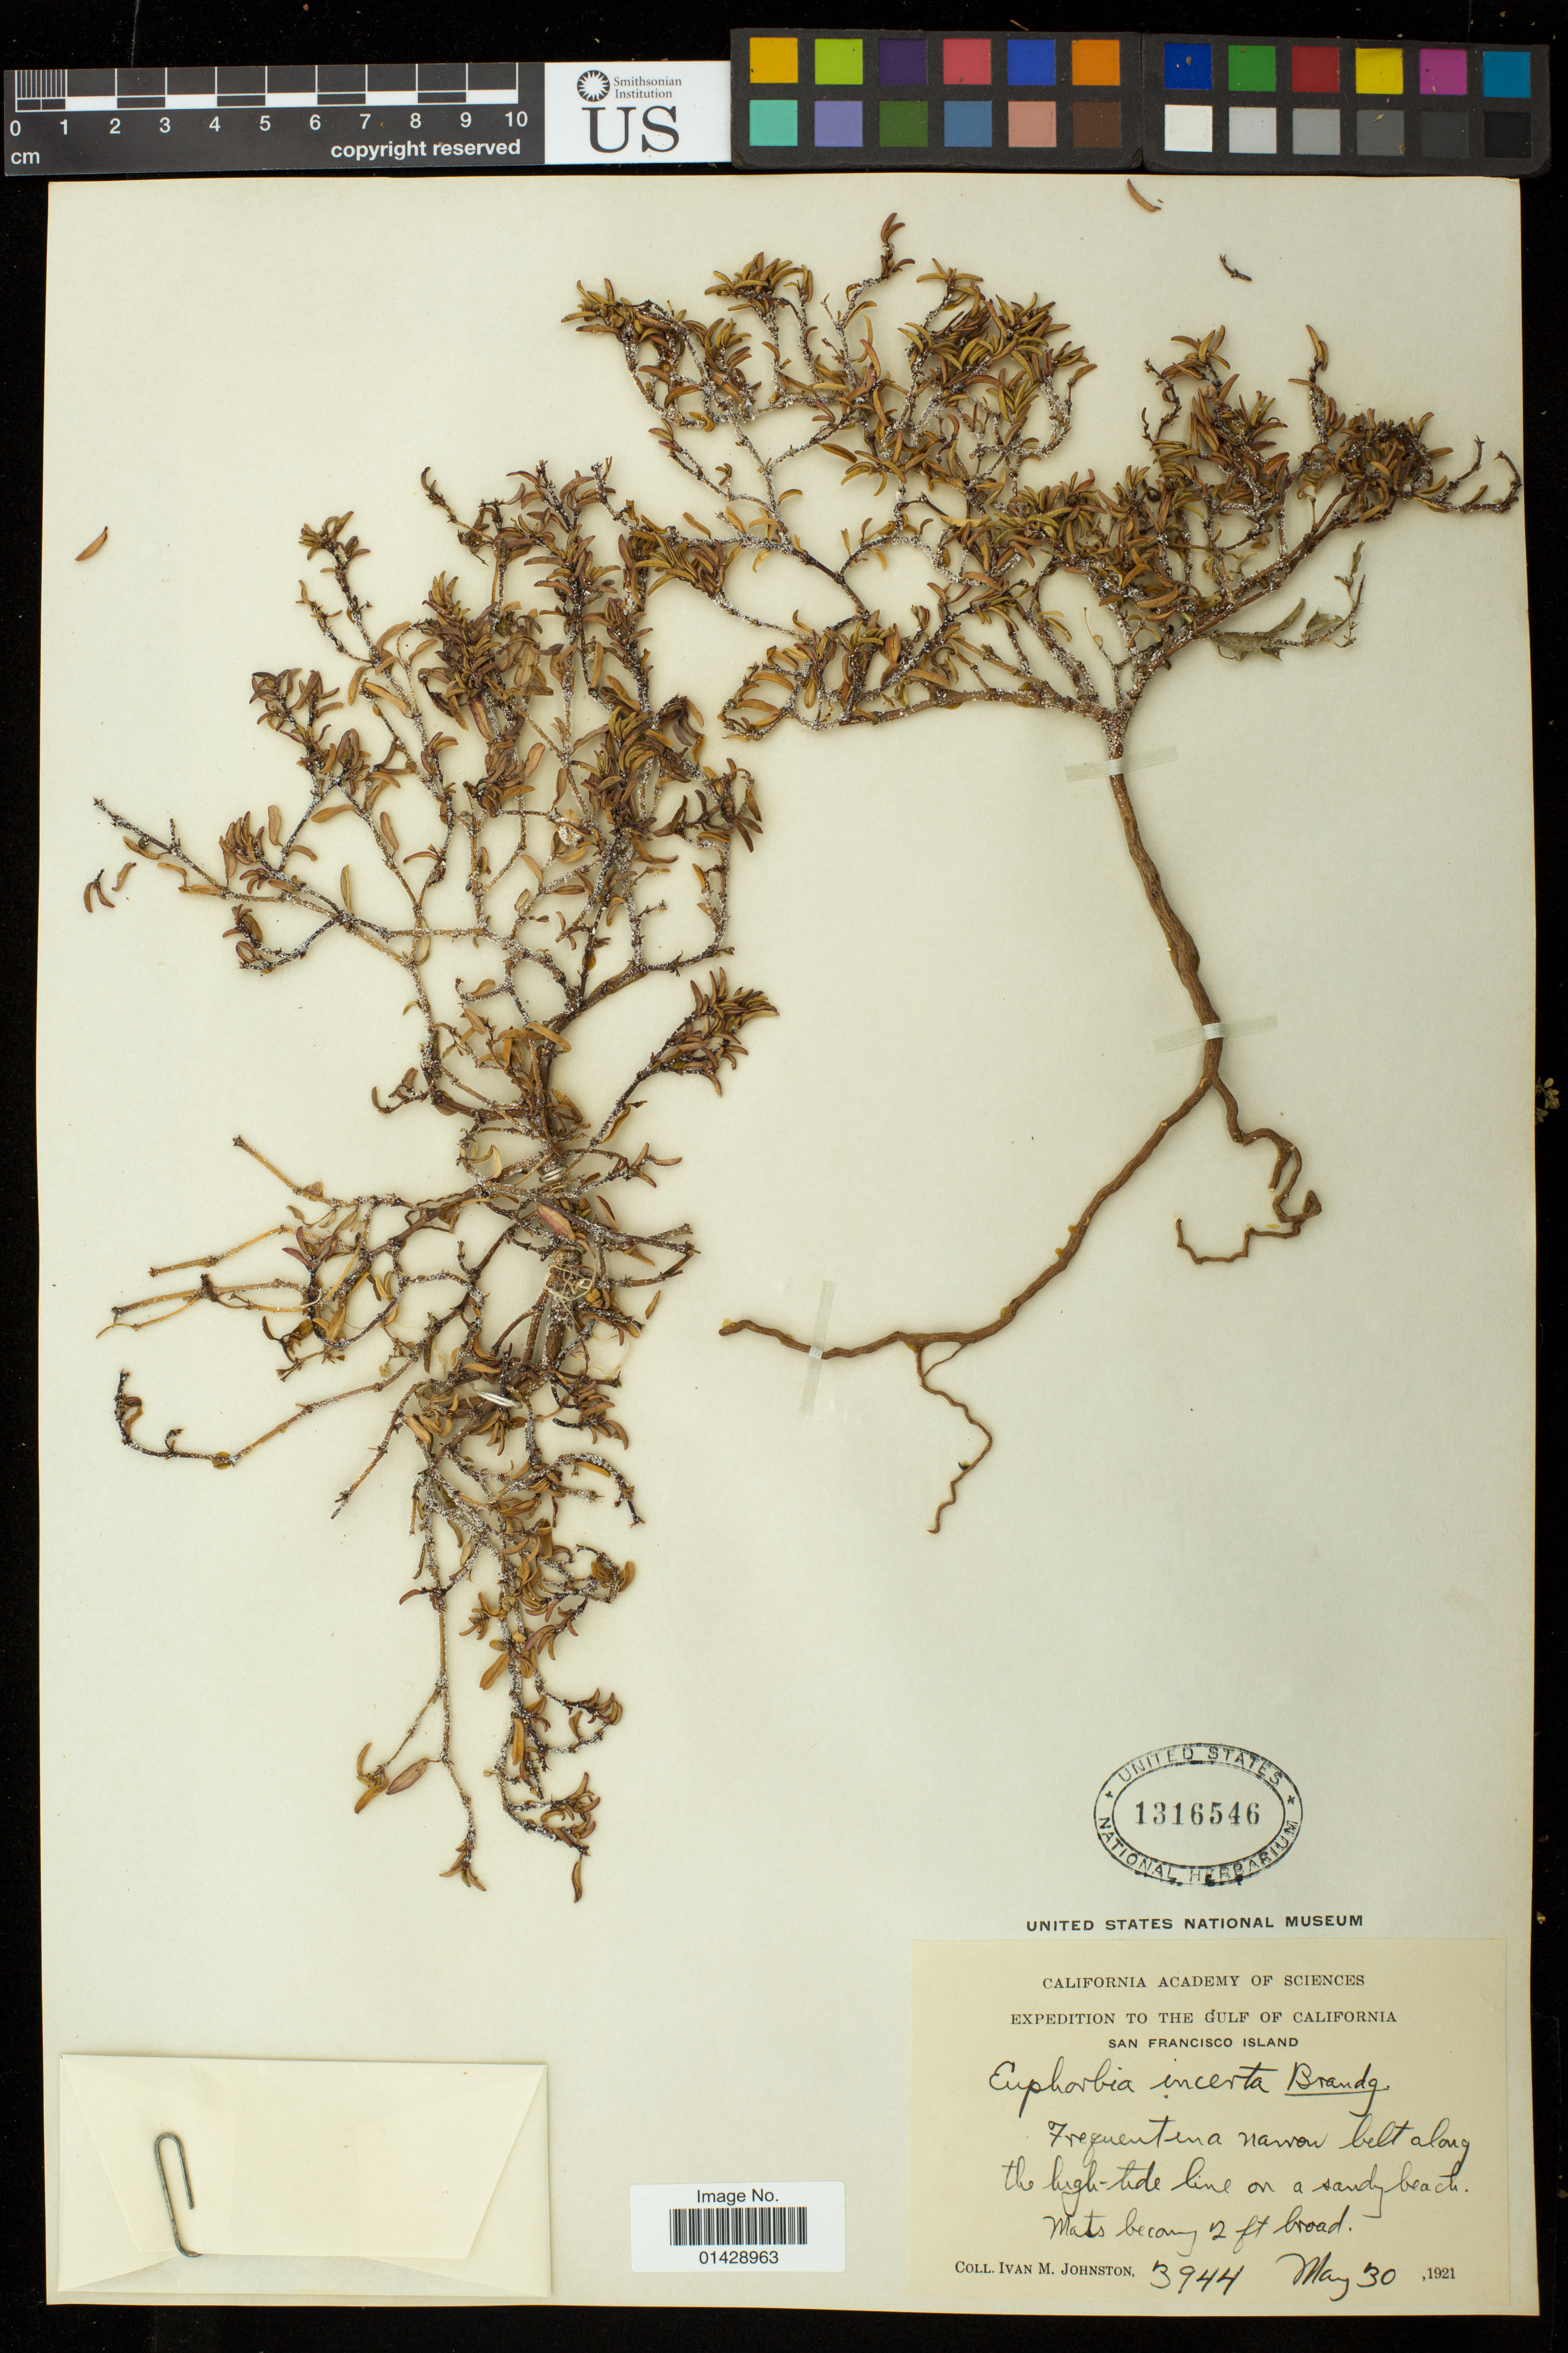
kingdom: Plantae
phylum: Tracheophyta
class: Magnoliopsida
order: Malpighiales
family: Euphorbiaceae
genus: Euphorbia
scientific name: Euphorbia incerta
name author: Brandegee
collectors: I.M. Johnston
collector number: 3944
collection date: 1921-05-30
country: Mexico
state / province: Baja California Sur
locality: Gulf of California; San Francisco Island, a narrow belt along the high-tide line on a sandy beach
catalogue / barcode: US 1316546